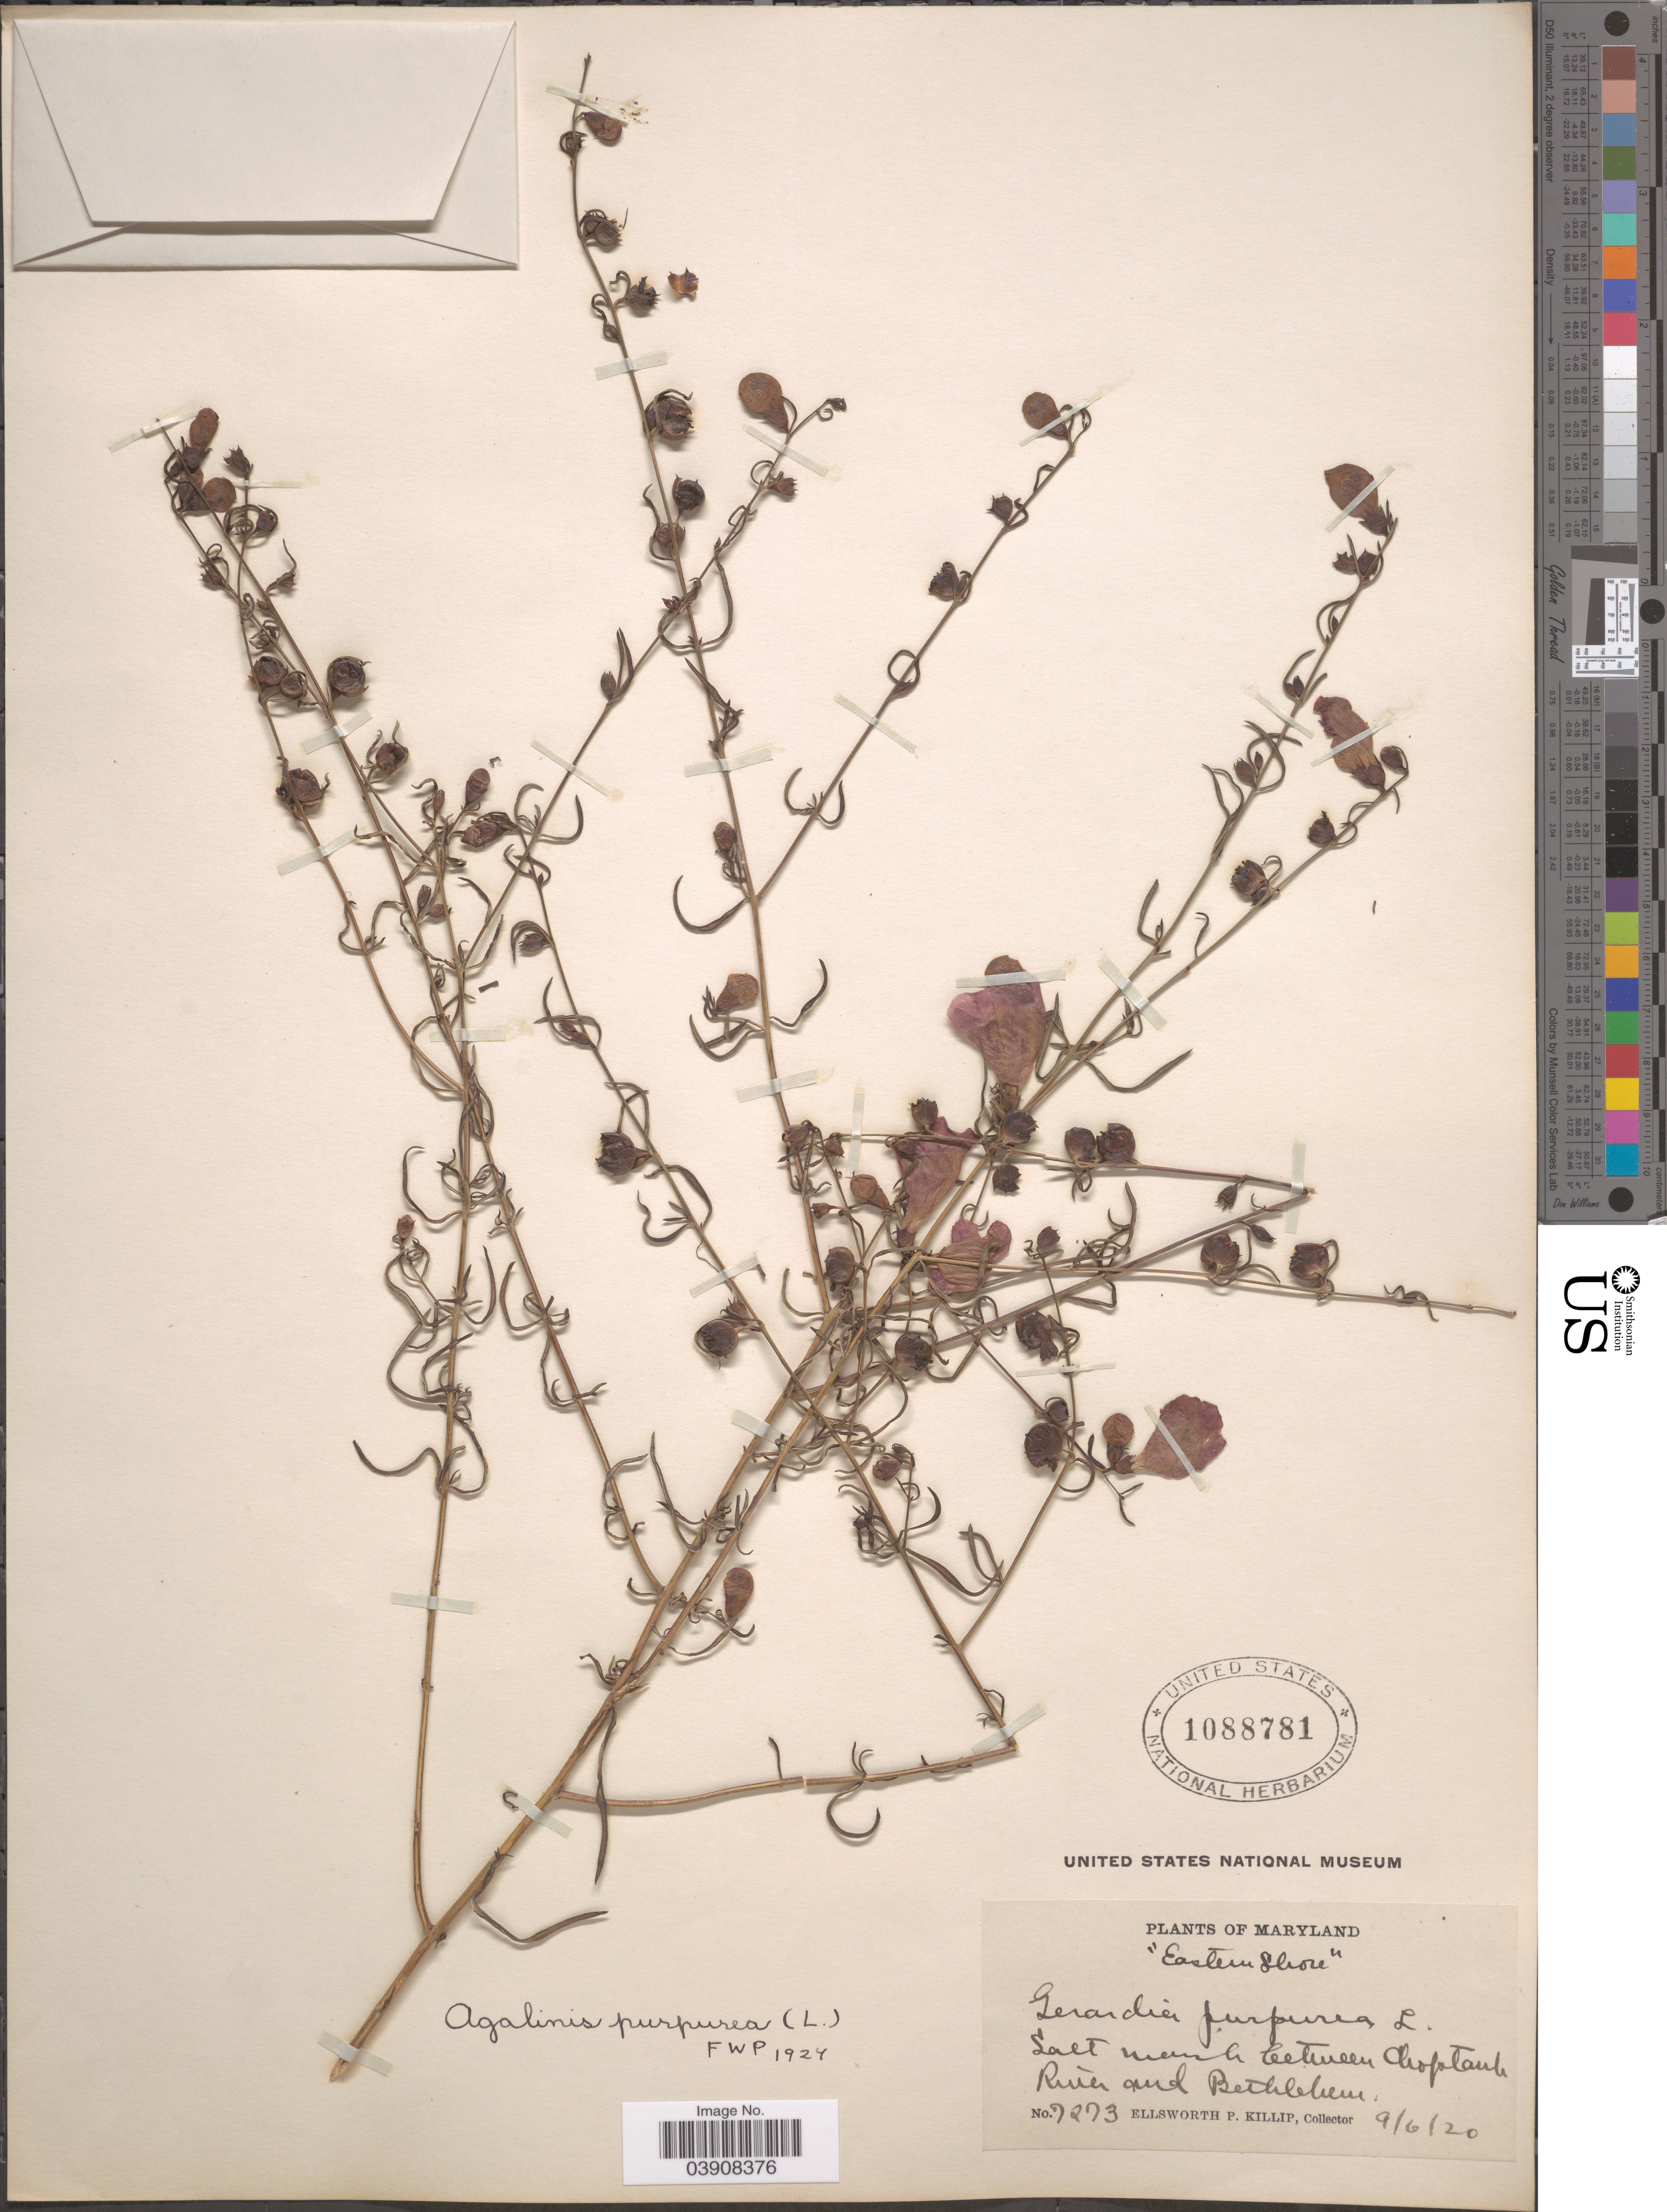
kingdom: Plantae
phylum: Tracheophyta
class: Magnoliopsida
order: Lamiales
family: Orobanchaceae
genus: Agalinis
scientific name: Agalinis purpurea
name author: (L.) Pennell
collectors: E. P. Killip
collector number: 7273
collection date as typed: Transcribed d/m/y: 6/9/20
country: United States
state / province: Maryland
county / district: Caroline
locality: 'Eastern Shore'. Salt marsh between Choptank River and Bethlehem.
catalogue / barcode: US 1088781